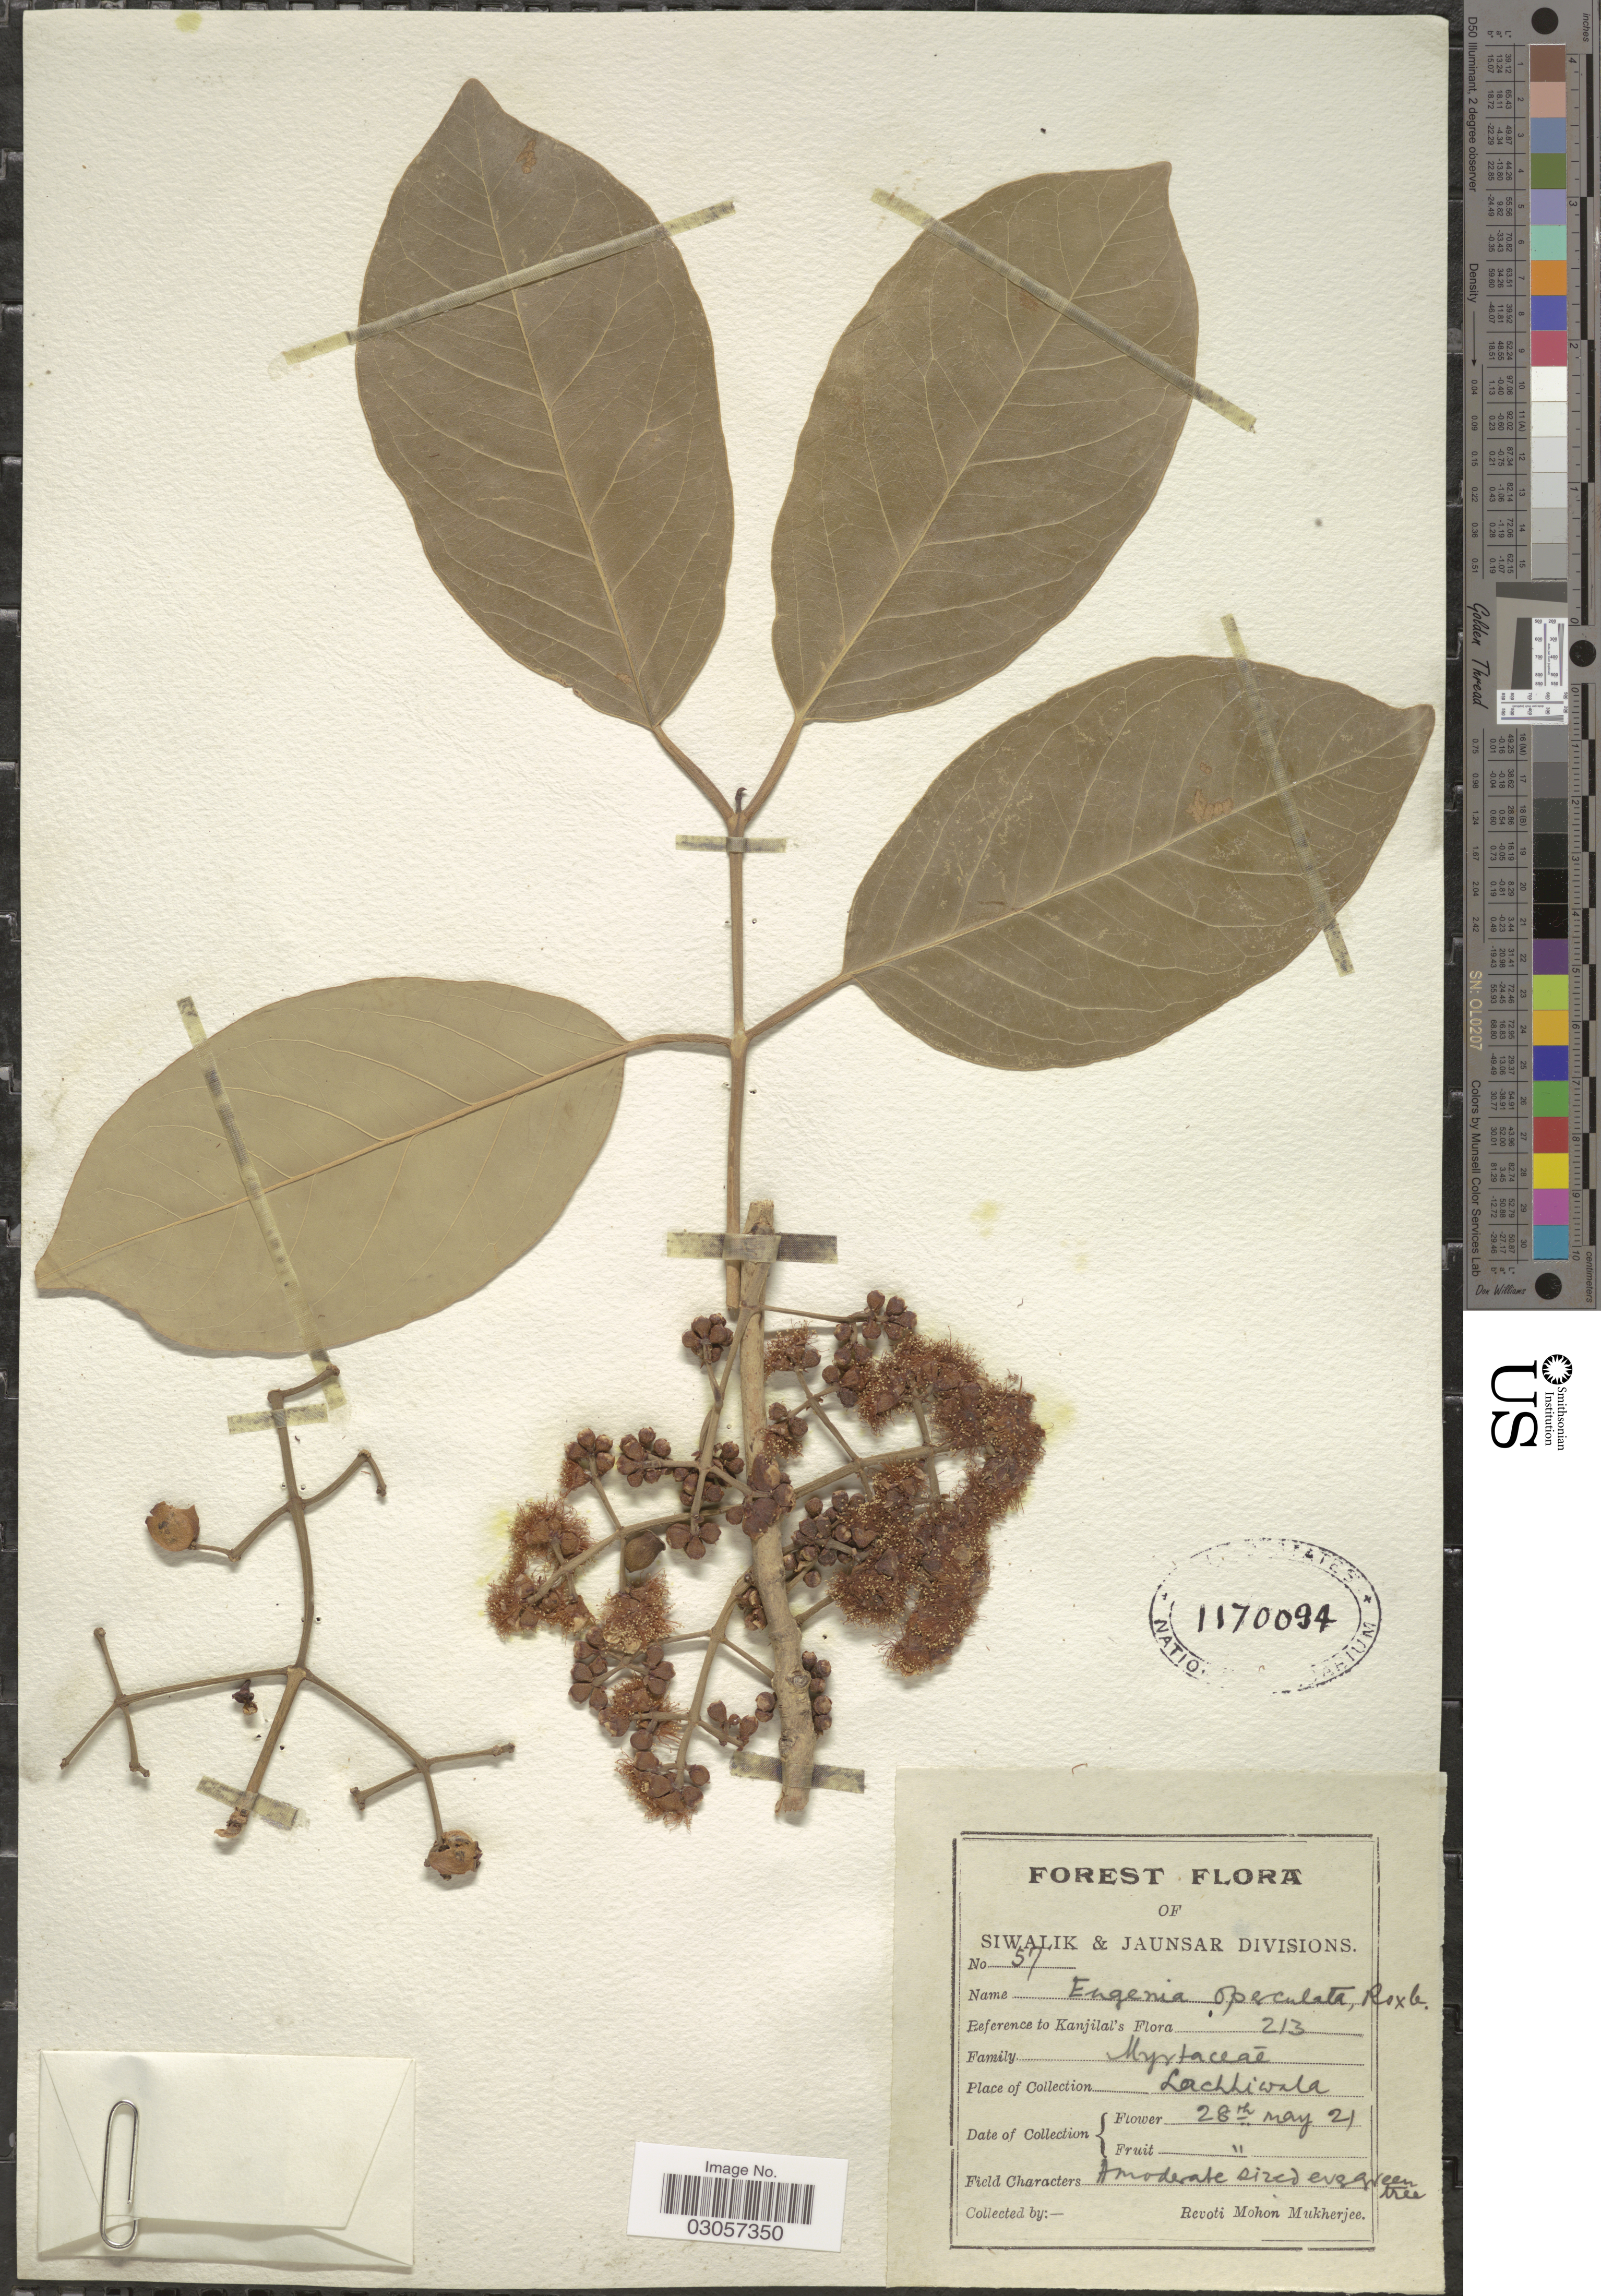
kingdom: Plantae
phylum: Tracheophyta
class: Magnoliopsida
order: Myrtales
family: Myrtaceae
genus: Syzygium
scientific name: Syzygium nervosum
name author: DC.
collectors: R. Mukherjee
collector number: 57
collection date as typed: Transcribed d/m/y: 28/5/21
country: India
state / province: Uttarakhand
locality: Lachhiwala.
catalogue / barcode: US 1170094